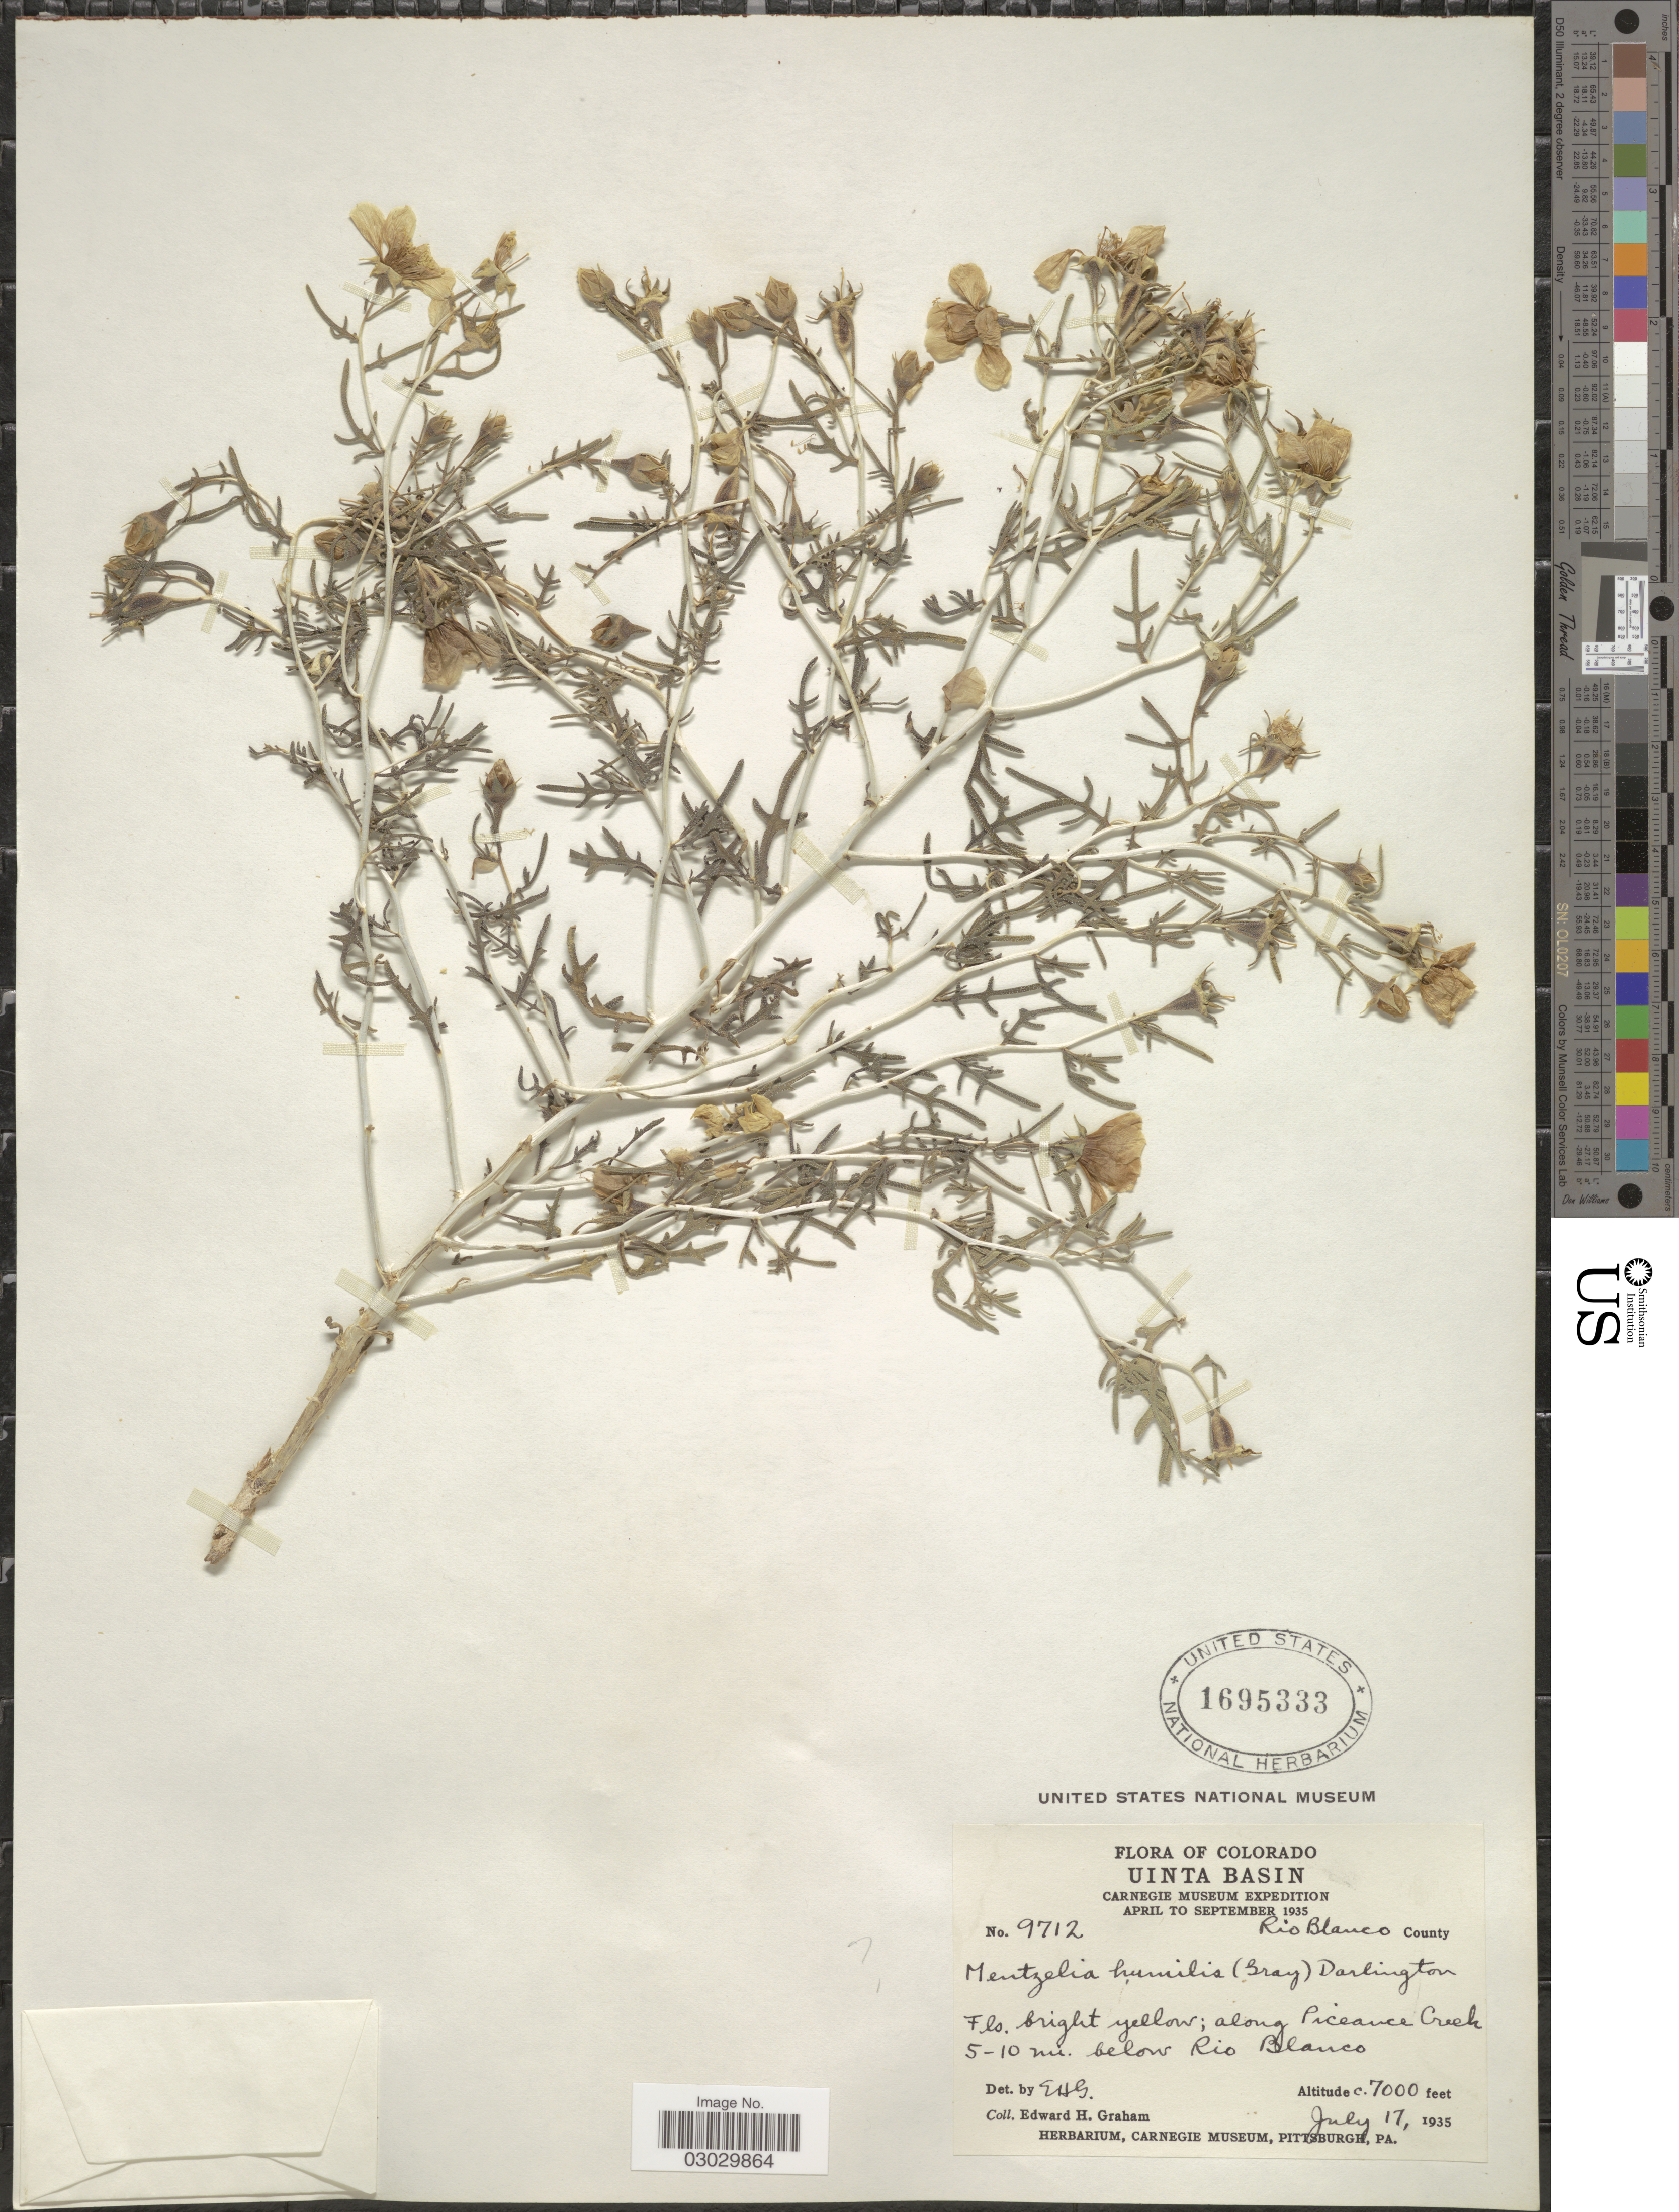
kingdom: Plantae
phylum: Tracheophyta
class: Magnoliopsida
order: Cornales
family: Loasaceae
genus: Mentzelia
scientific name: Mentzelia multicaulis var. multicaulis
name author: (Osterh.) J. Darl.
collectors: E. H. Graham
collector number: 9712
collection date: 1935-07-17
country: United States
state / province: Colorado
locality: Uinta Basin. Rio Blanco County. Along Piceance Creek 5-10 mi. below Rio Blanco.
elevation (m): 2134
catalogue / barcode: US 1695333